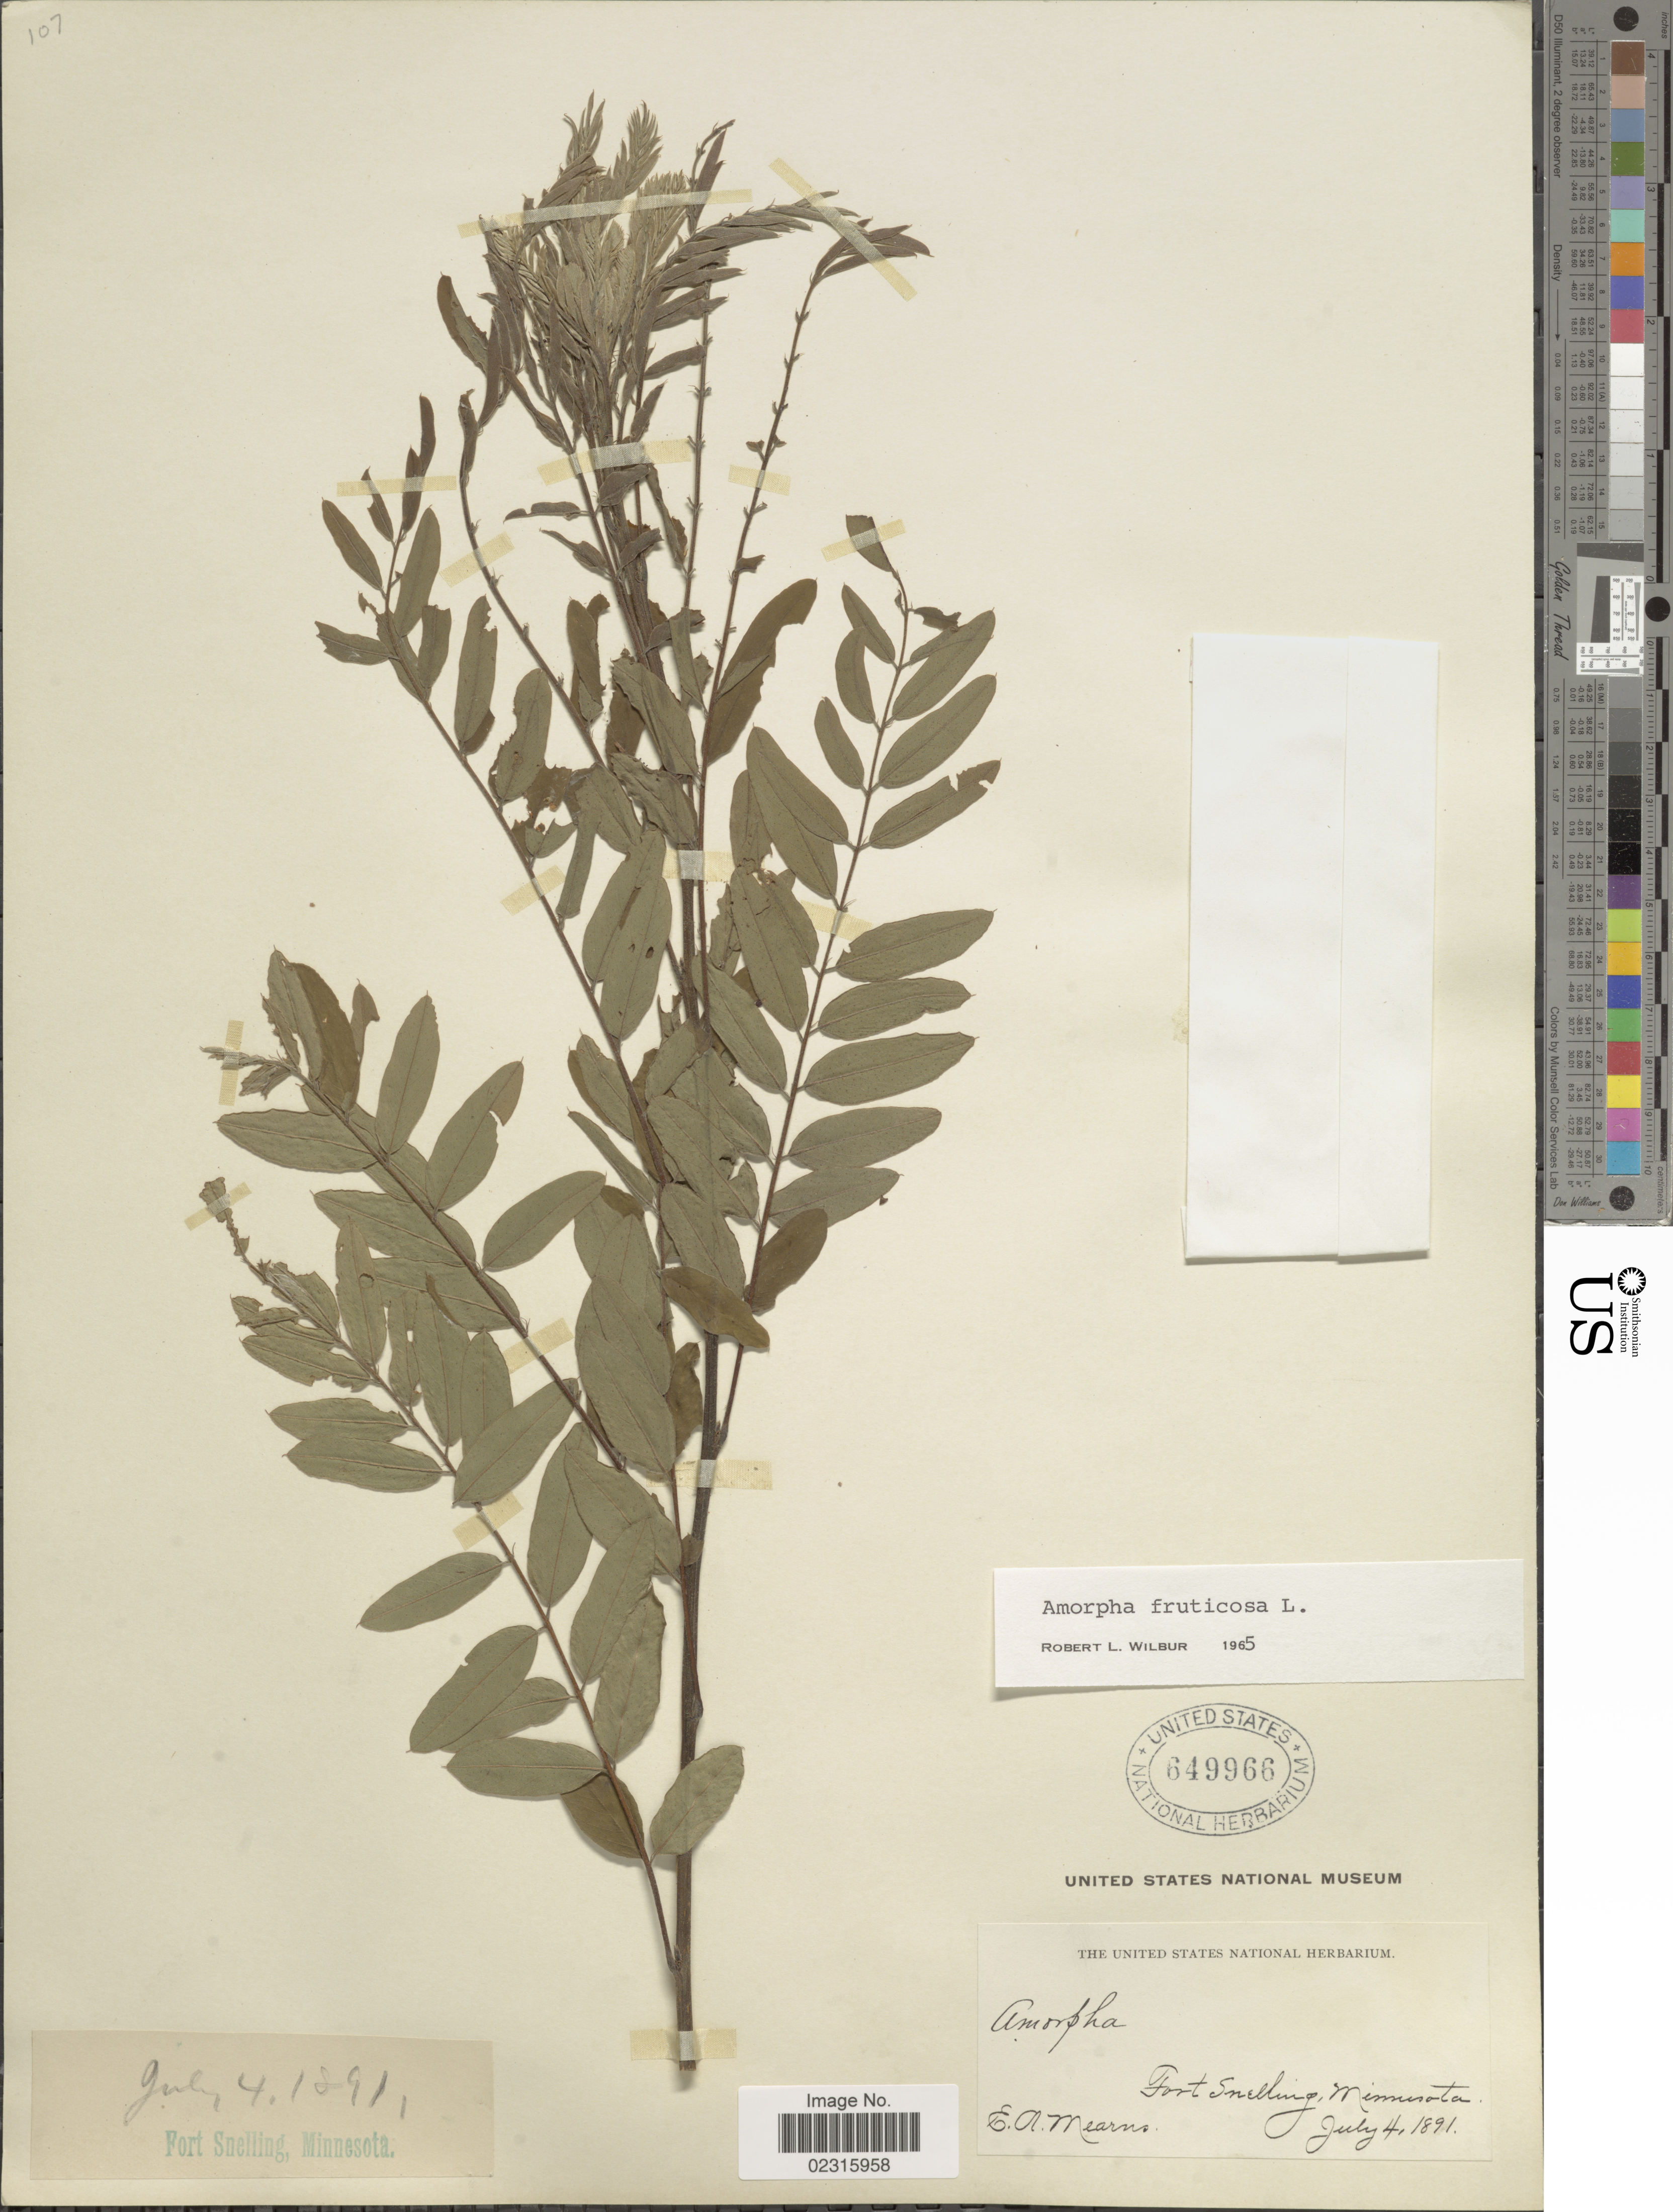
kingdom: Plantae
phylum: Tracheophyta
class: Magnoliopsida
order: Fabales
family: Fabaceae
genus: Amorpha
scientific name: Amorpha fruticosa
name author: L.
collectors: E. A. Mearns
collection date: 1891-07-04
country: United States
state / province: Minnesota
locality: Fort Snelling.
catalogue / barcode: US 649966